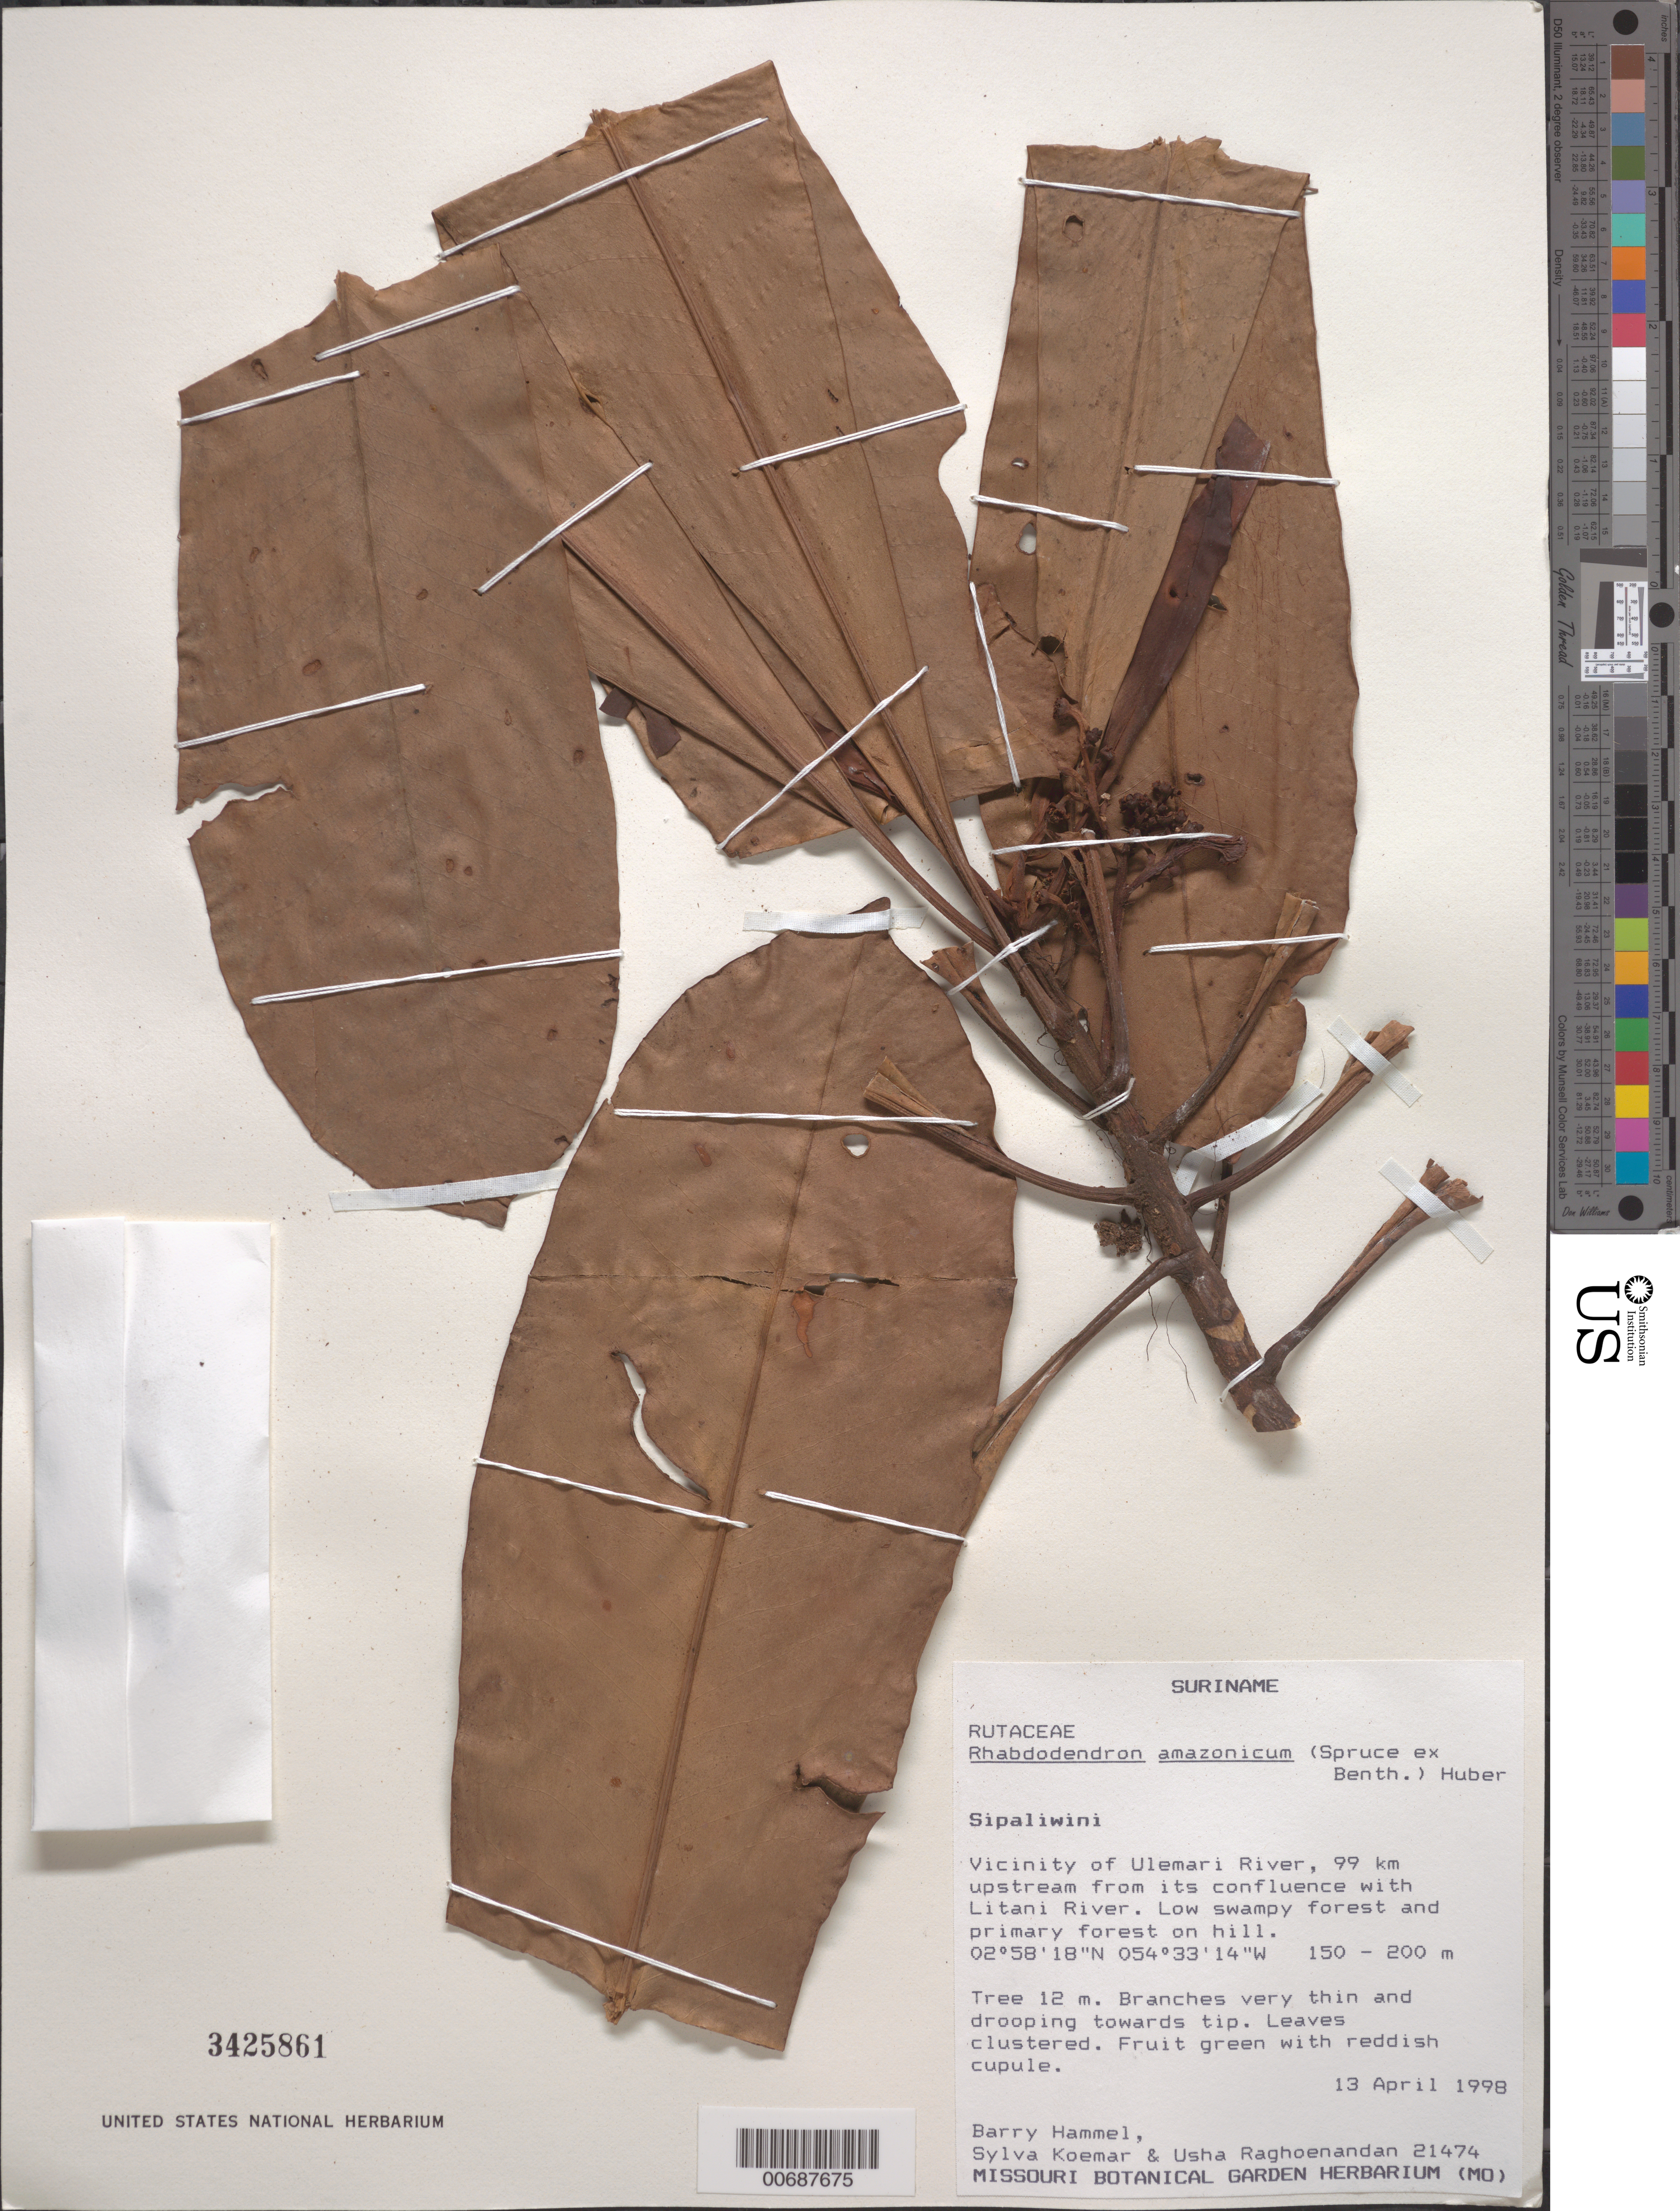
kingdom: Plantae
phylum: Tracheophyta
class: Magnoliopsida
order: Caryophyllales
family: Rhabdodendraceae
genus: Rhabdodendron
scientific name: Rhabdodendron amazonicum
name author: (Spruce ex Benth.) Huber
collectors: B. Hammel, S. Koemar & U. Raghoenandan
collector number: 21474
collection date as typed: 13-Apr-98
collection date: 1998-04-13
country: Suriname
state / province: Sipaliwini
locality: Ulemari R., ca. 99 km upstream from confl. with Litani R.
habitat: Low swampy forest and primary forest on hill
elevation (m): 150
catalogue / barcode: US 3425861